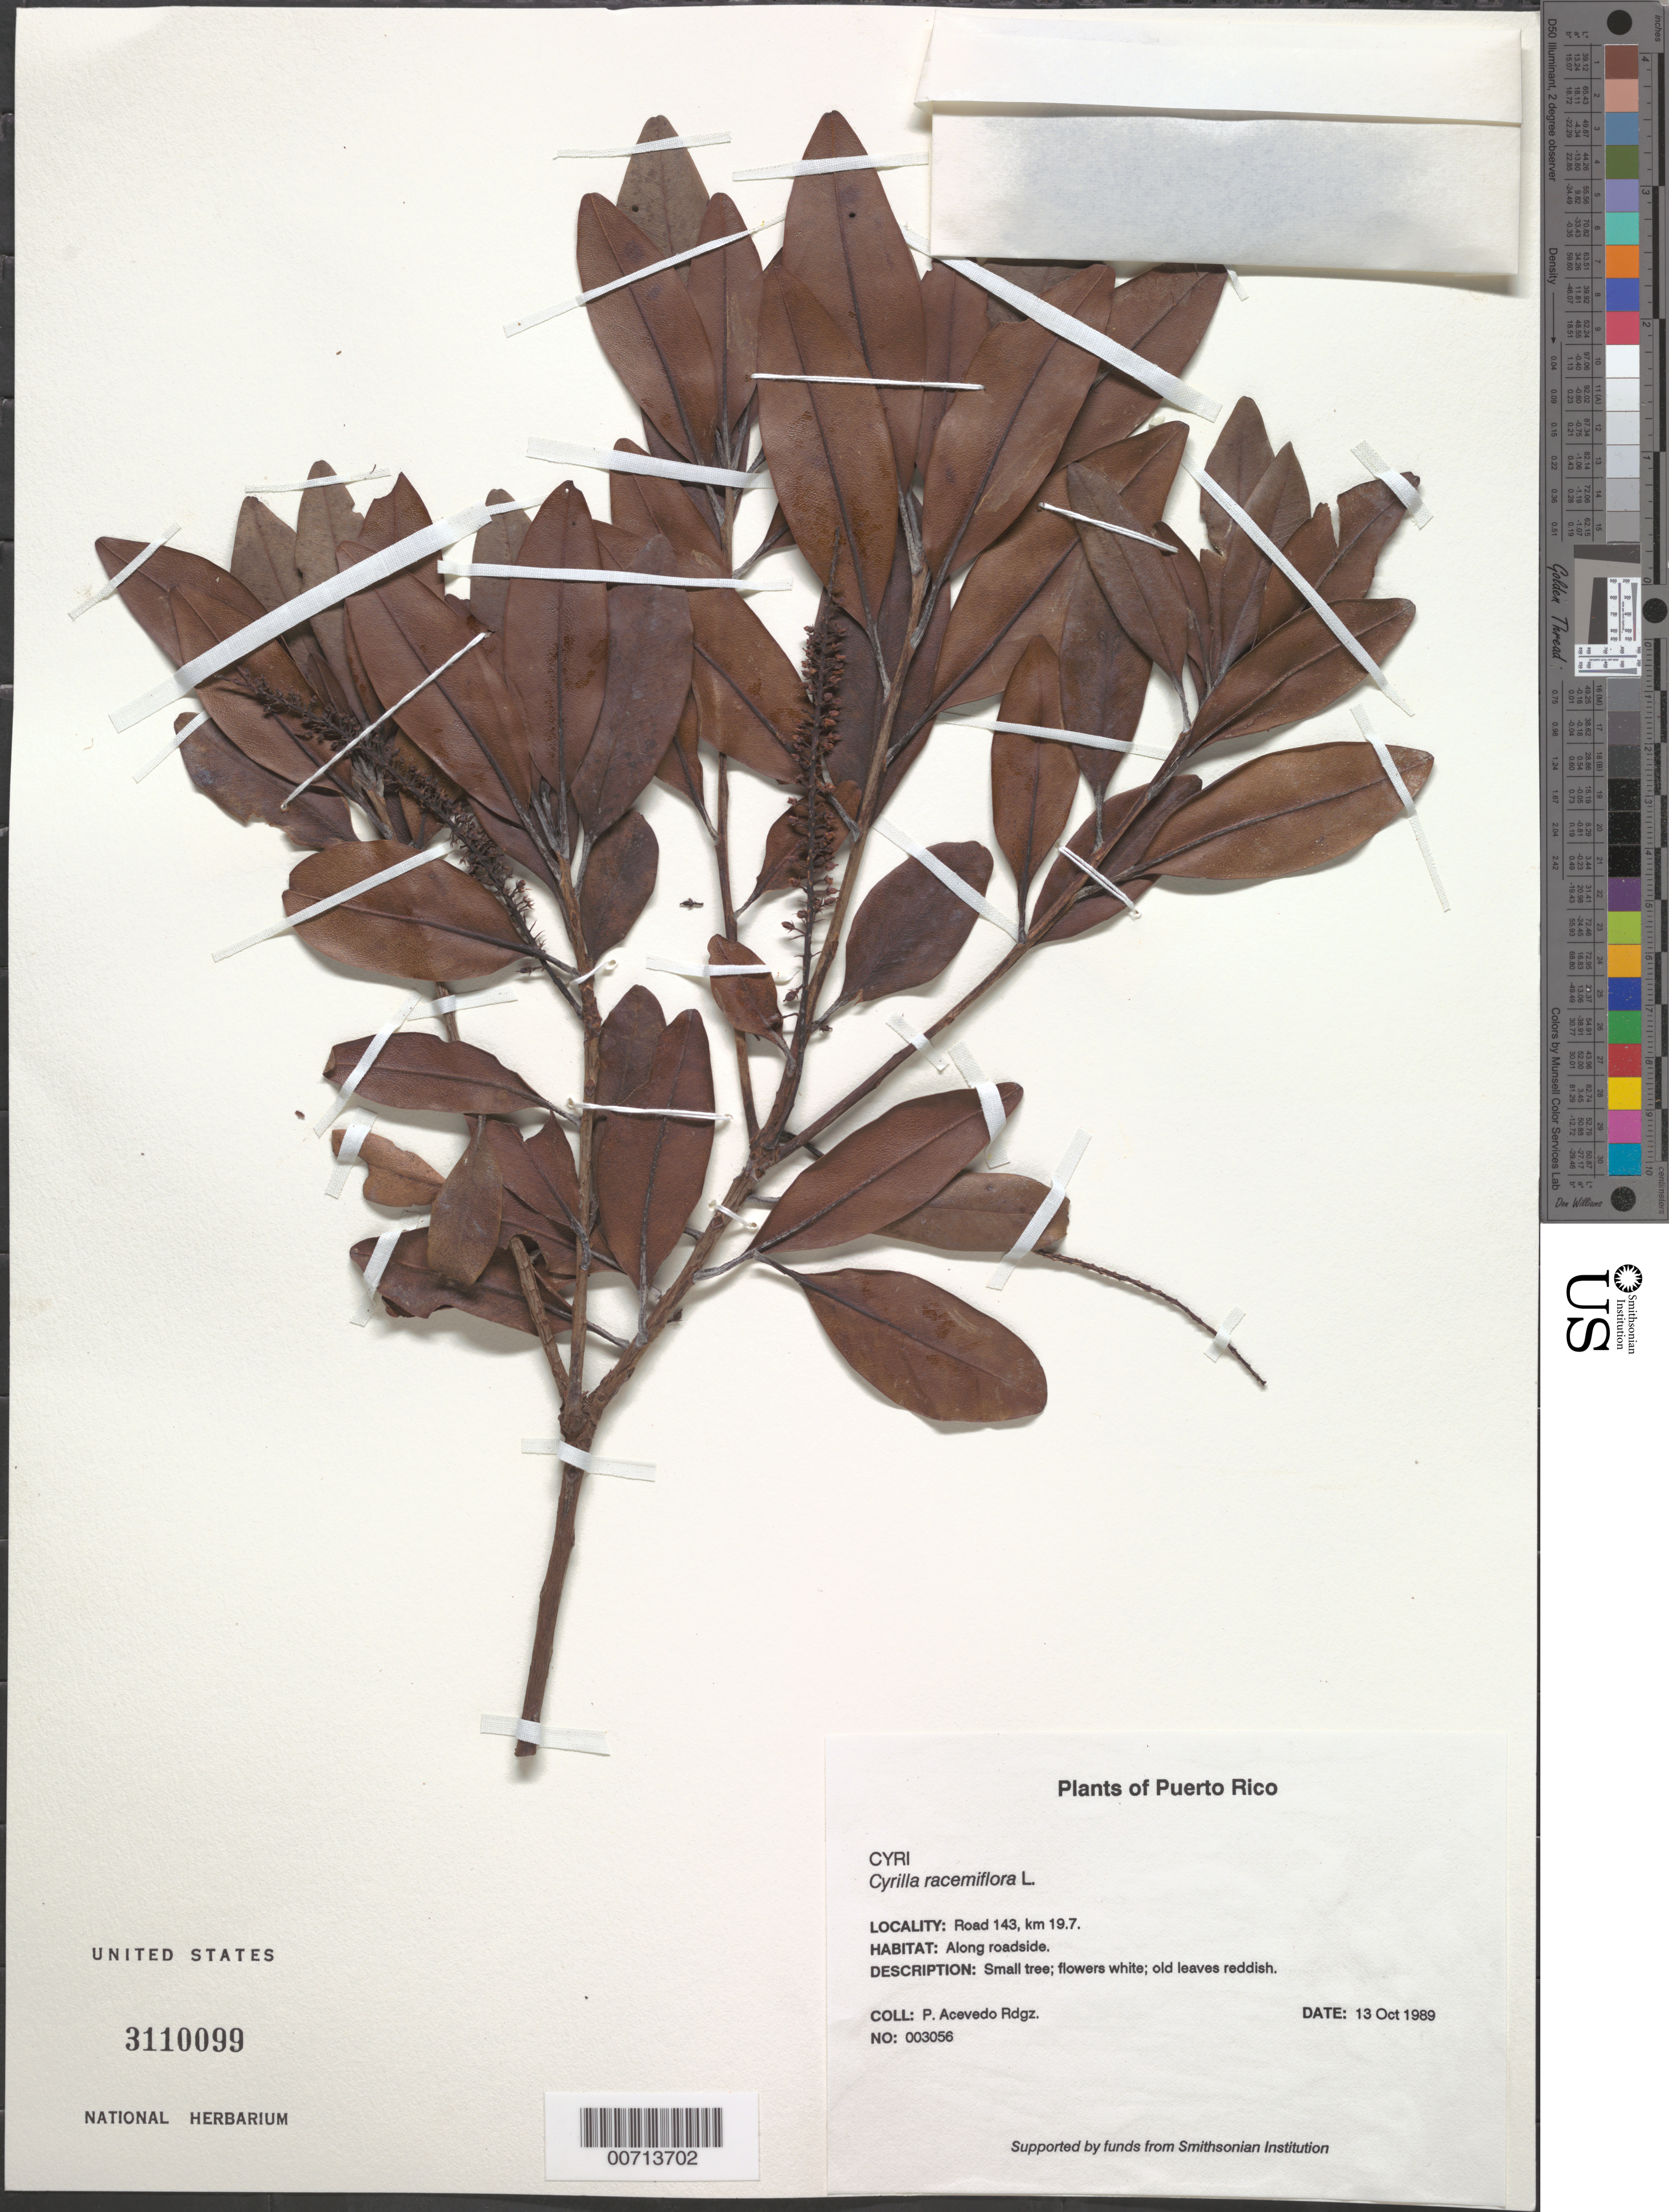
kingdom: Plantae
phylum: Tracheophyta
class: Magnoliopsida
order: Ericales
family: Cyrillaceae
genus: Cyrilla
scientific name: Cyrilla racemiflora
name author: L.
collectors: P. Acevedo-Rodr.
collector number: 3056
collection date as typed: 13 Oct 1989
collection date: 1989-10-13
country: Puerto Rico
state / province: Jayuya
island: Puerto Rico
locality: Jayuya: Road 143, km 19.7.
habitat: Along roadside.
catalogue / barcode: US 3110099